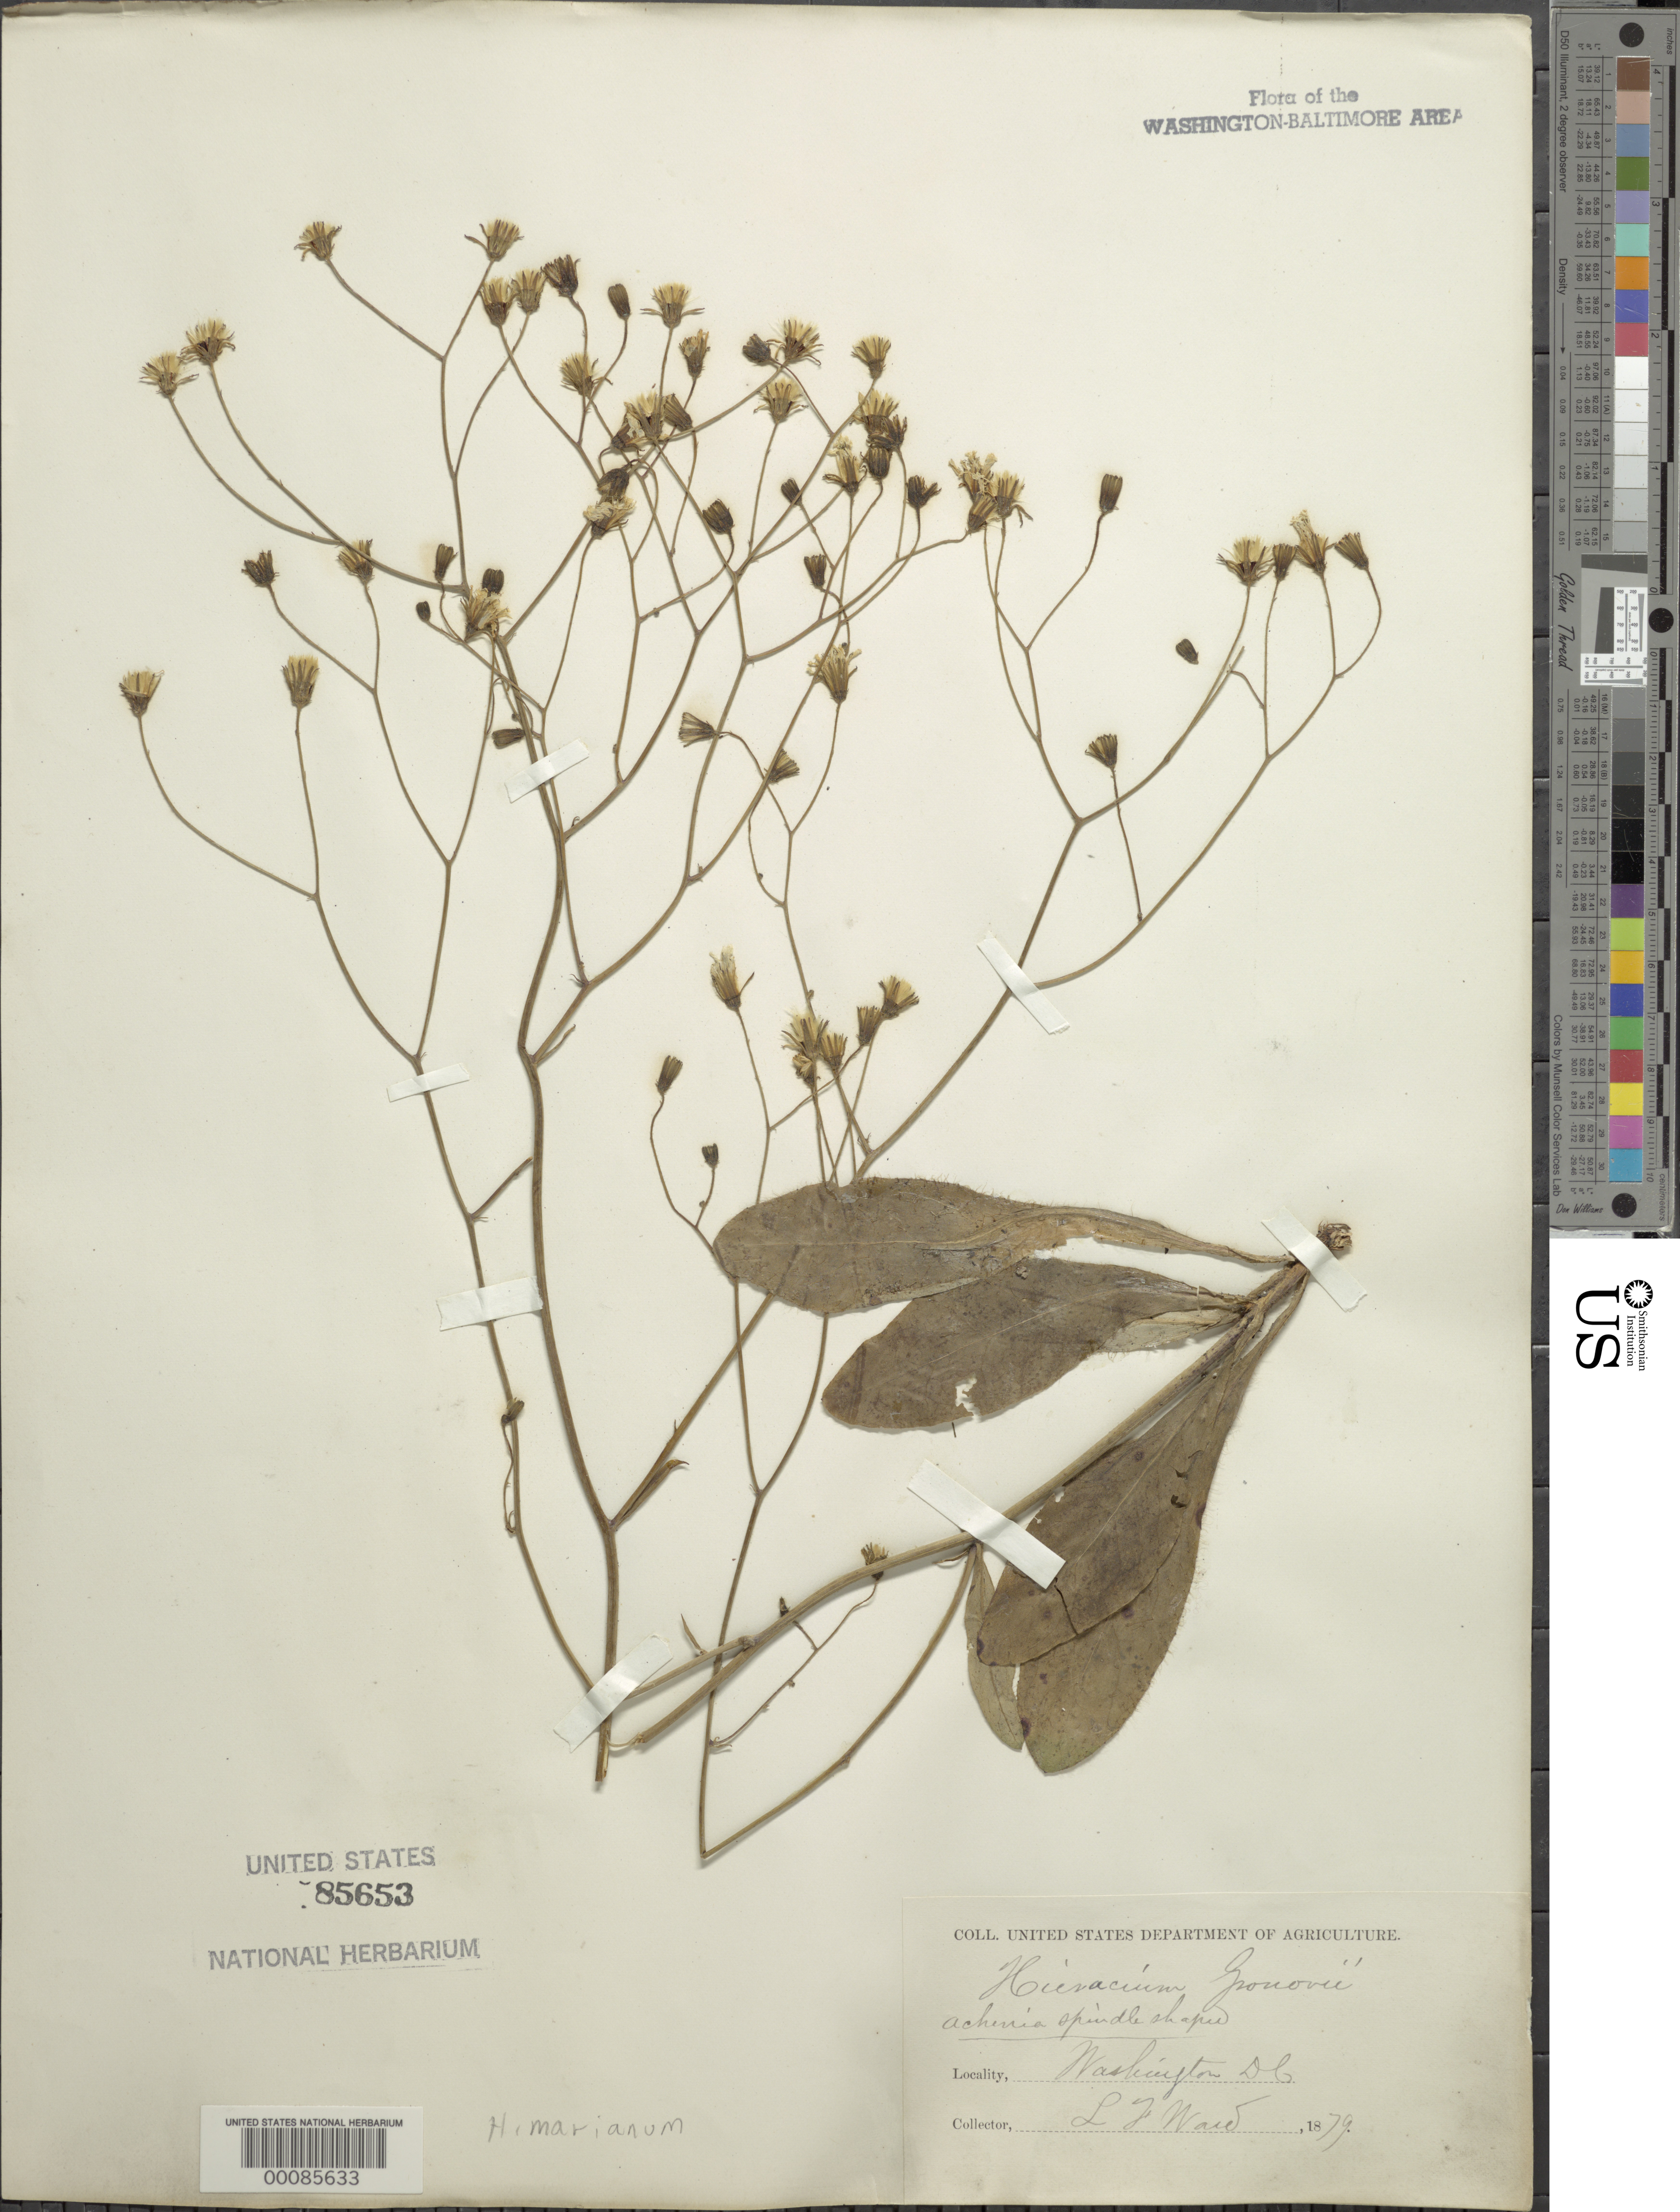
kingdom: Plantae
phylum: Tracheophyta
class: Magnoliopsida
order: Asterales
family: Asteraceae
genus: Hieracium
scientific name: Hieracium marianum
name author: Willd.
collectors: L. F. Ward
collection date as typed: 1879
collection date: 1879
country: United States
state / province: District of Columbia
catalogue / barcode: US 85653